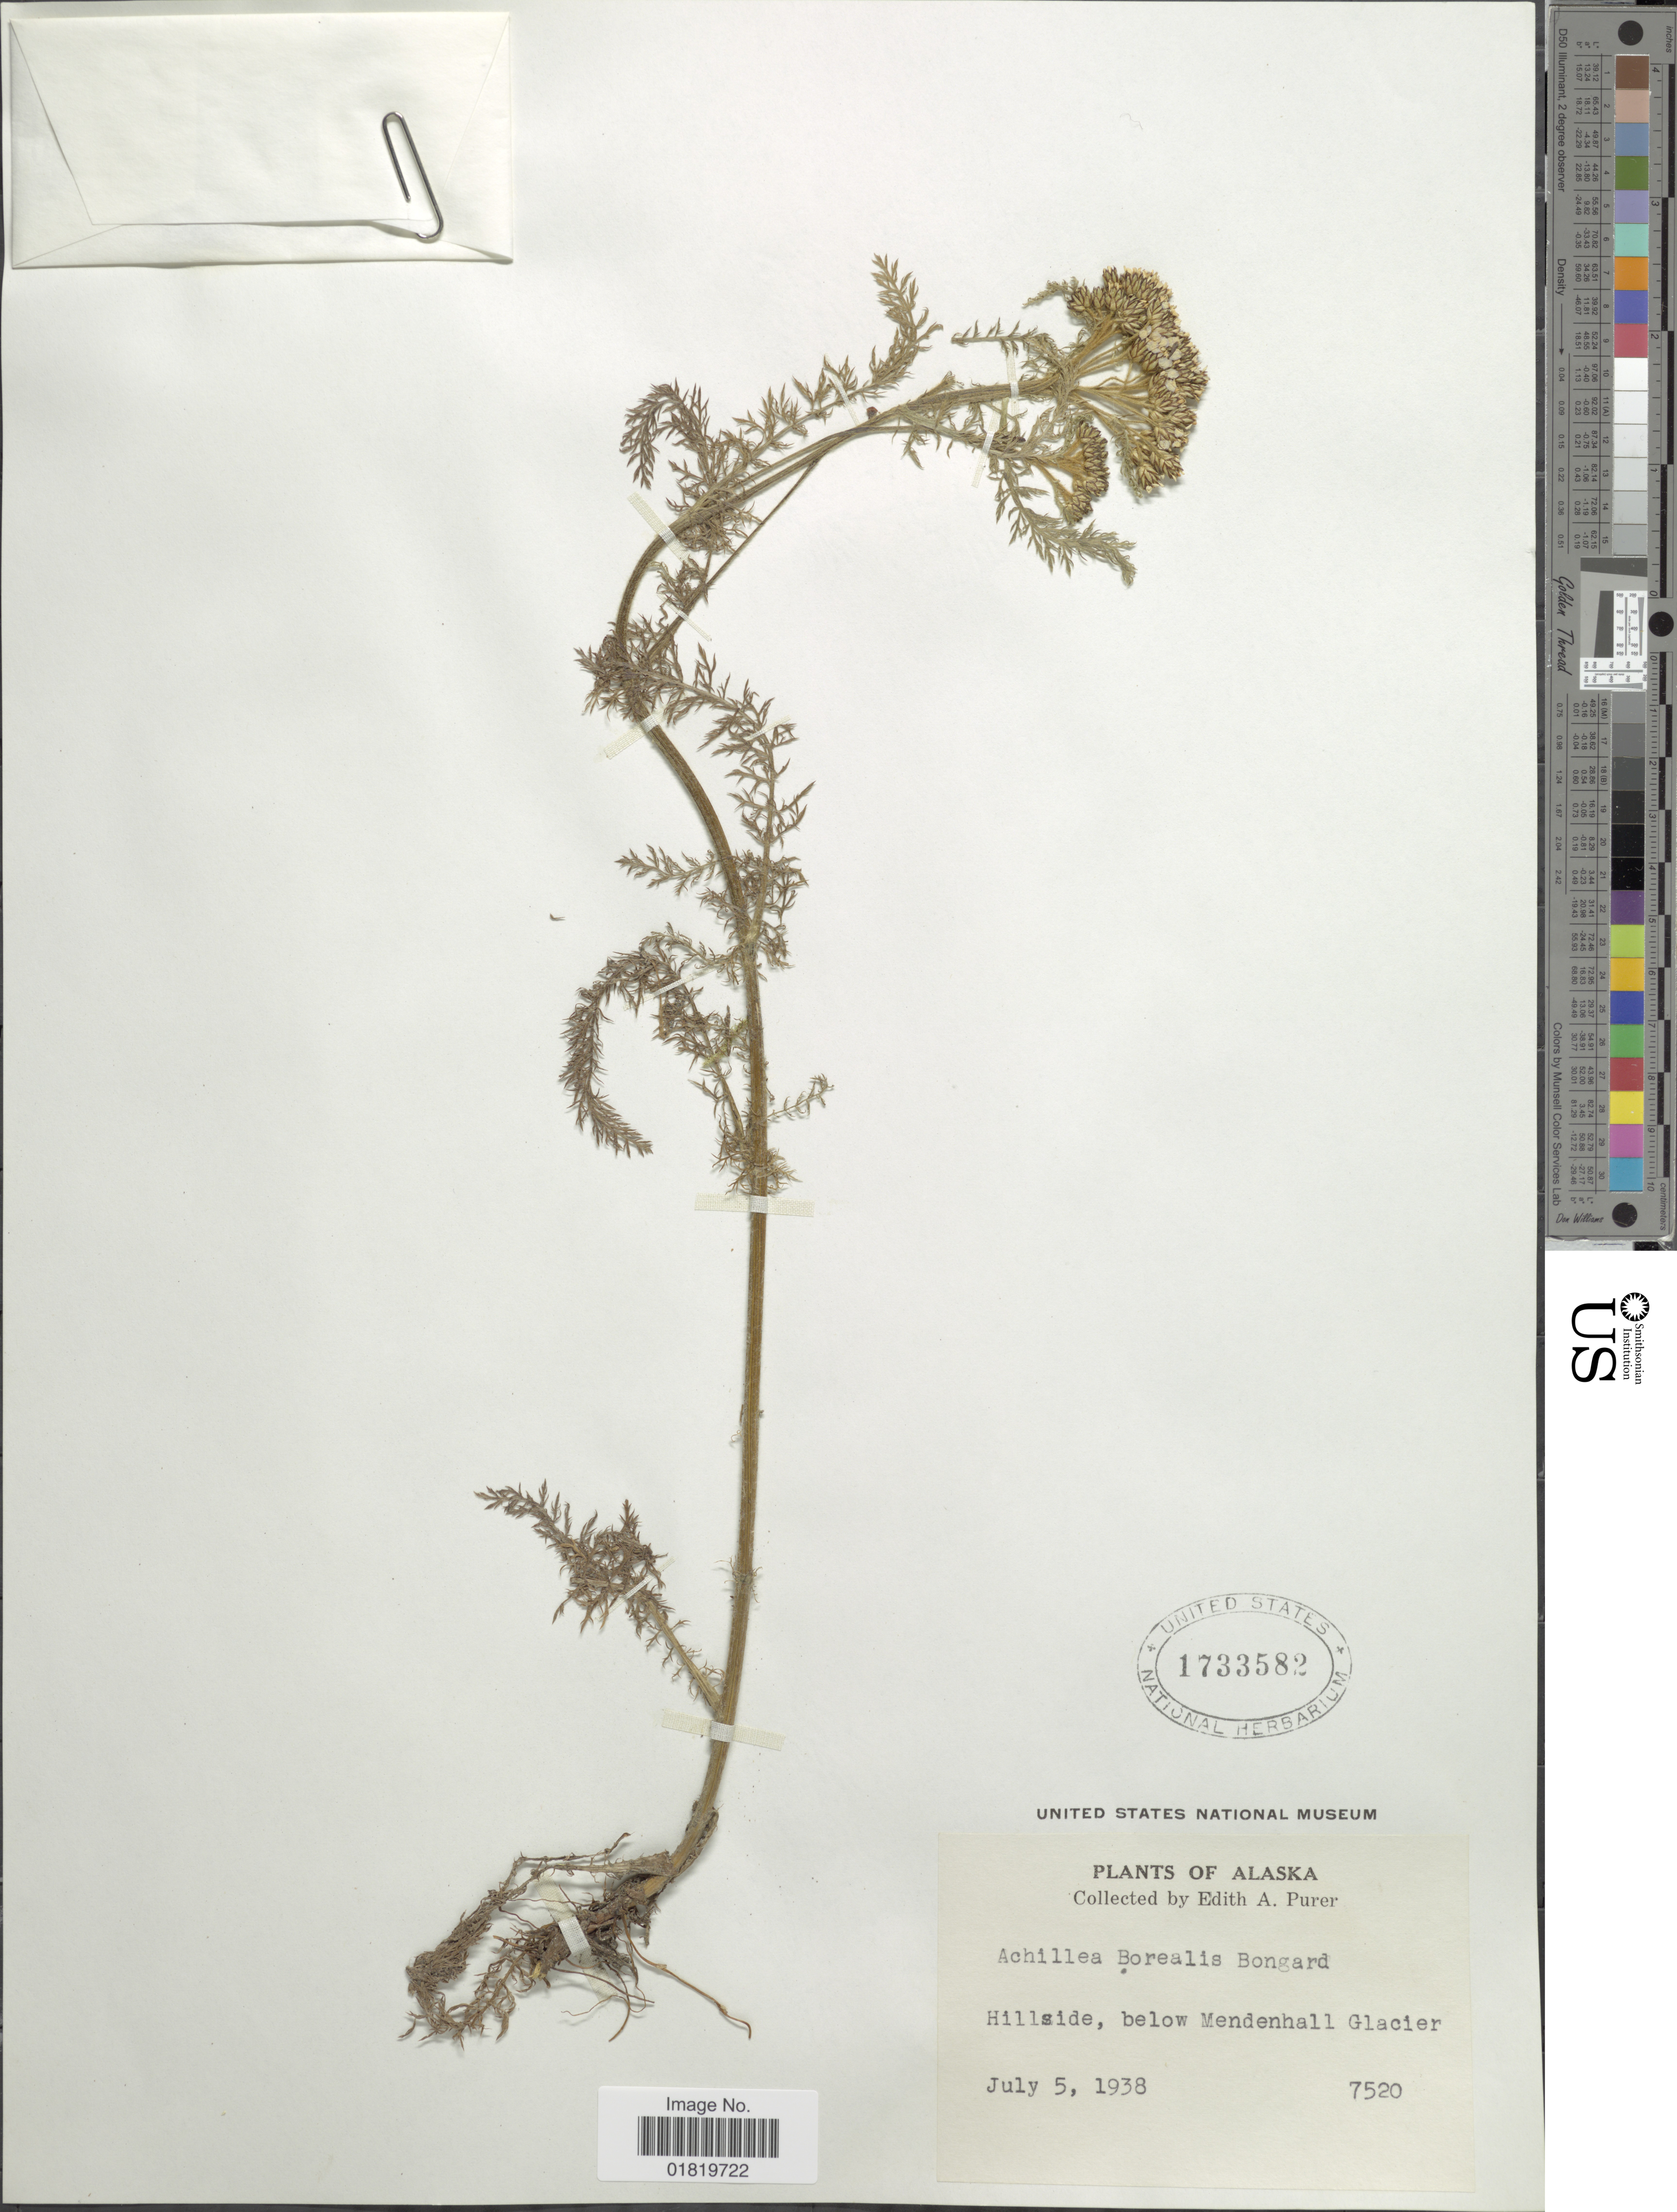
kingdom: Plantae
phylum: Tracheophyta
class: Magnoliopsida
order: Asterales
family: Asteraceae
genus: Achillea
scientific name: Achillea borealis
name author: Bong.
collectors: E. Purer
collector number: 7520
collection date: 1938-07-05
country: United States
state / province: Alaska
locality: Below Mendenhall Glacier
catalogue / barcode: US 1733582